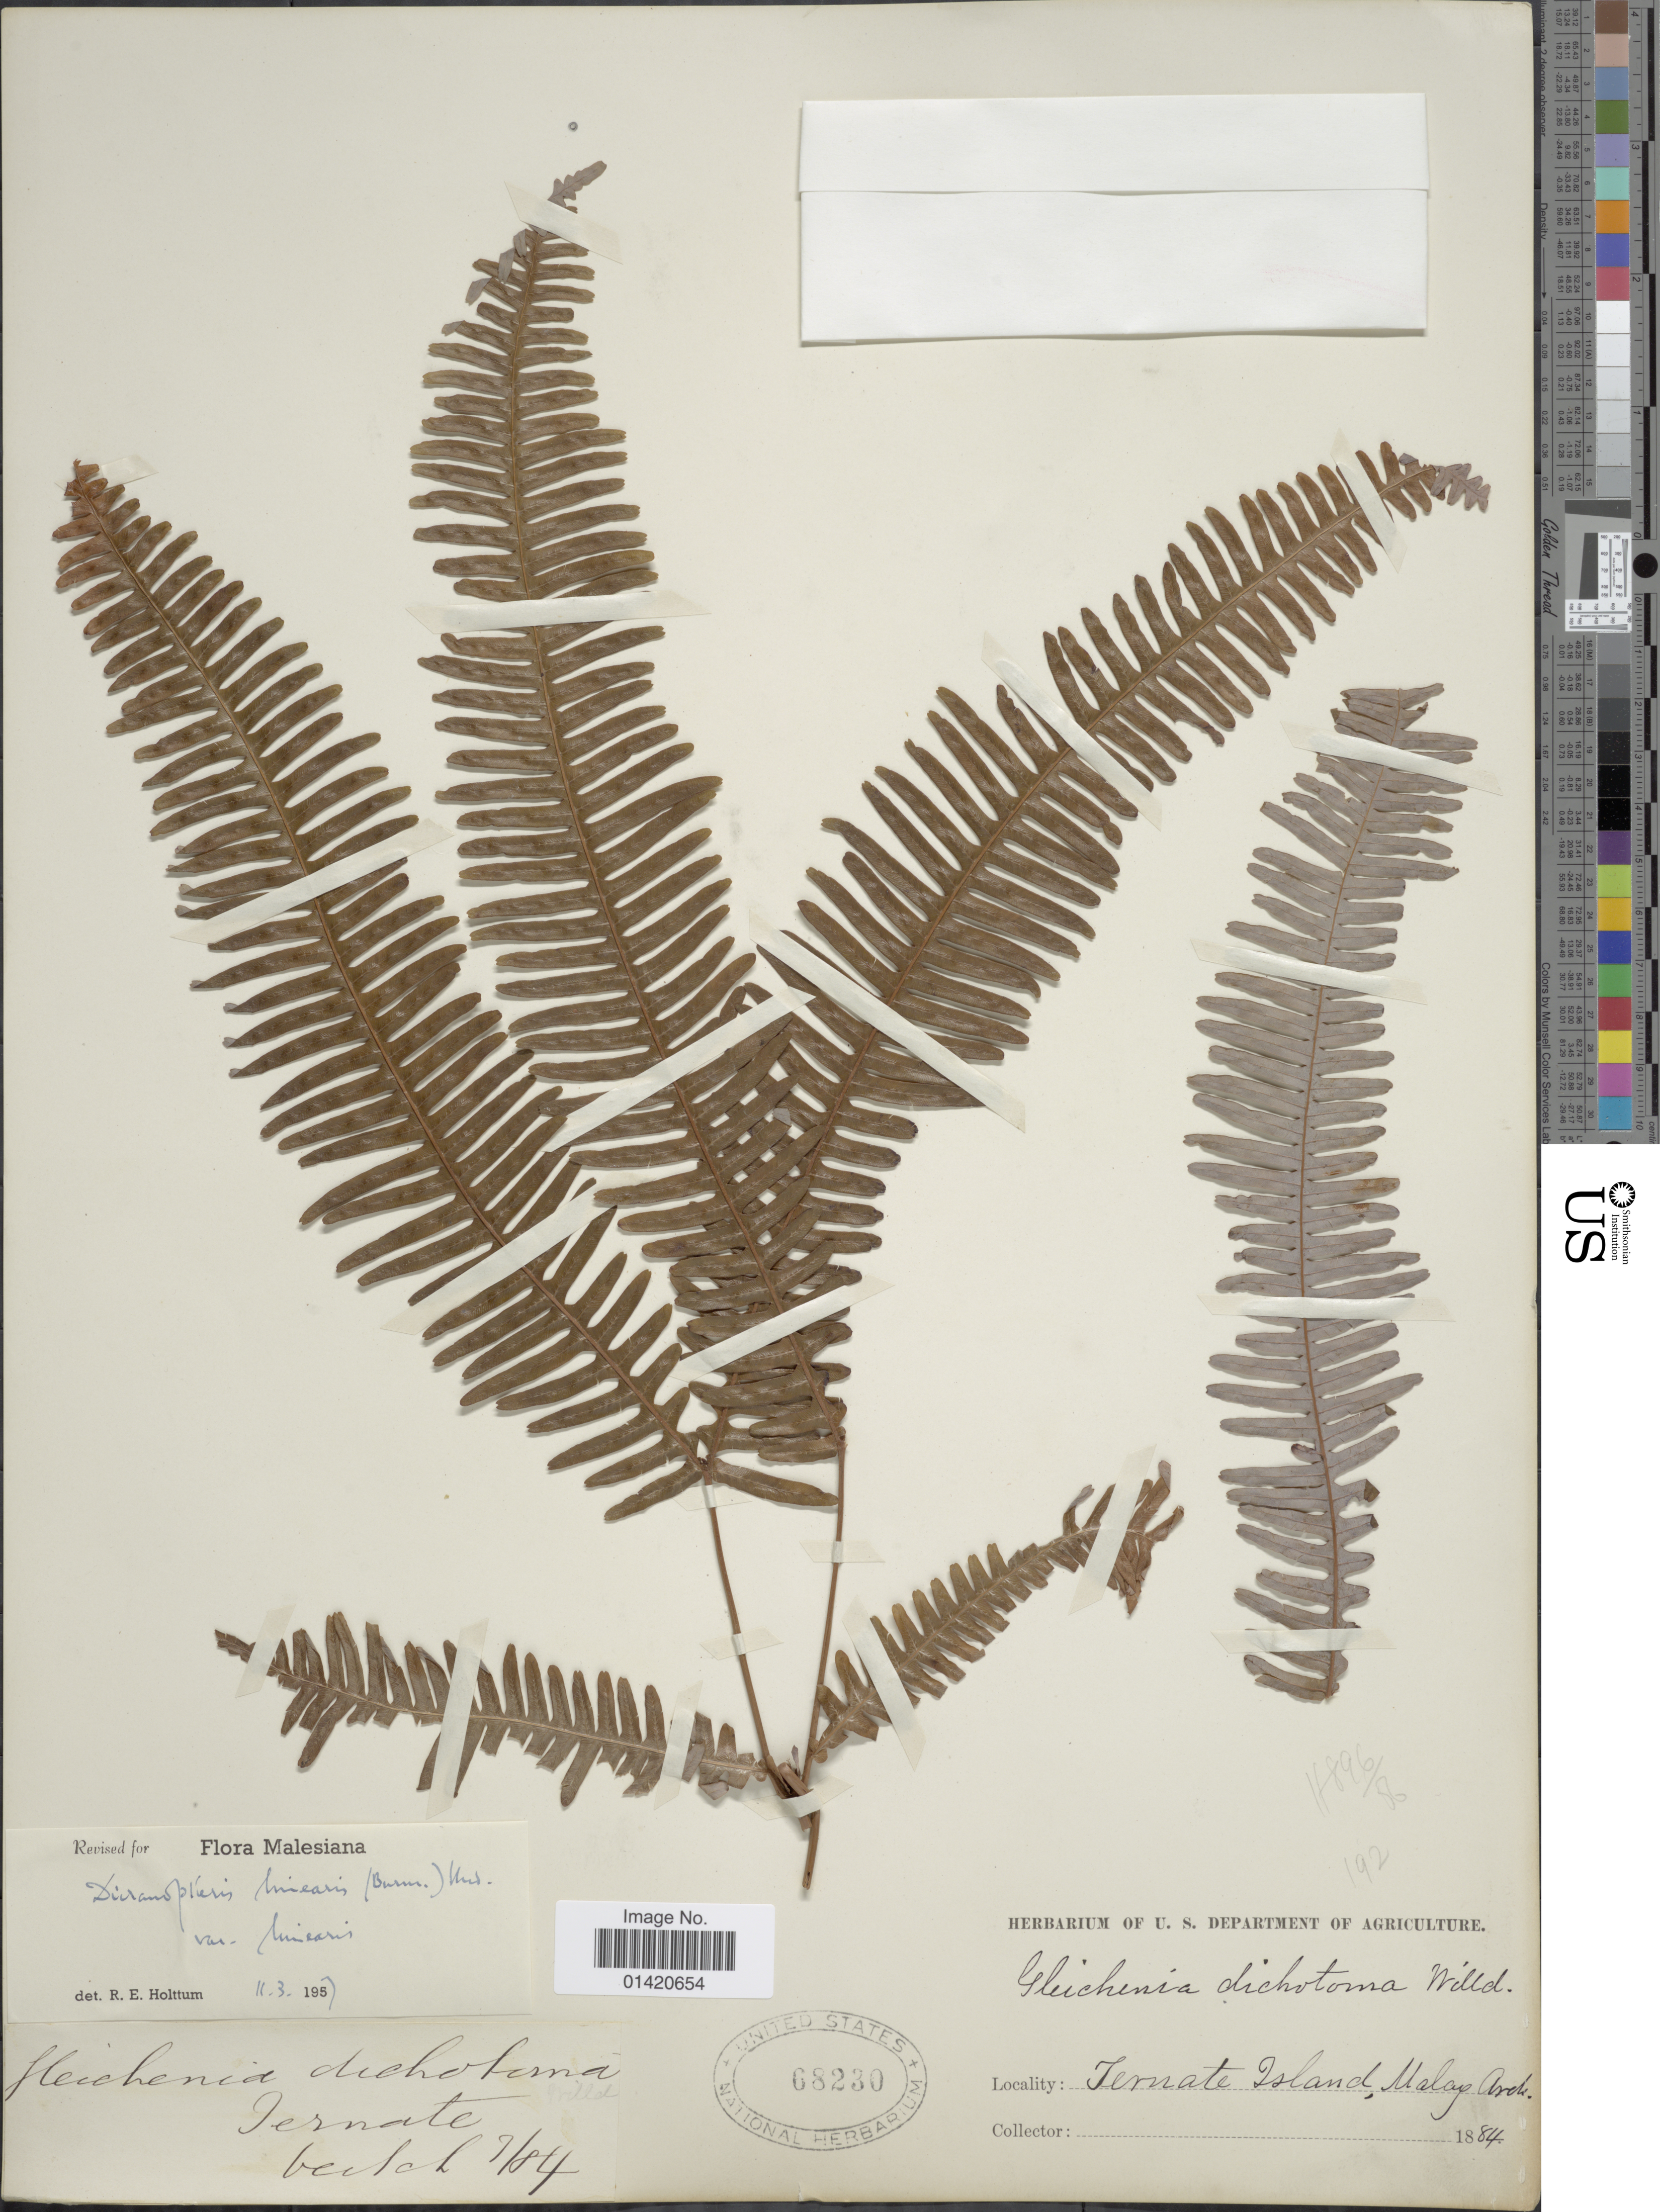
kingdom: Plantae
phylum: Tracheophyta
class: Polypodiopsida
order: Gleicheniales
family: Gleicheniaceae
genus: Dicranopteris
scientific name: Dicranopteris linearis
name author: (Burm. f.) Underw.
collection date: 1884-07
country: Indonesia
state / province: Maluku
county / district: Maluku Utara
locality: Ternate Island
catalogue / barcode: US 68230